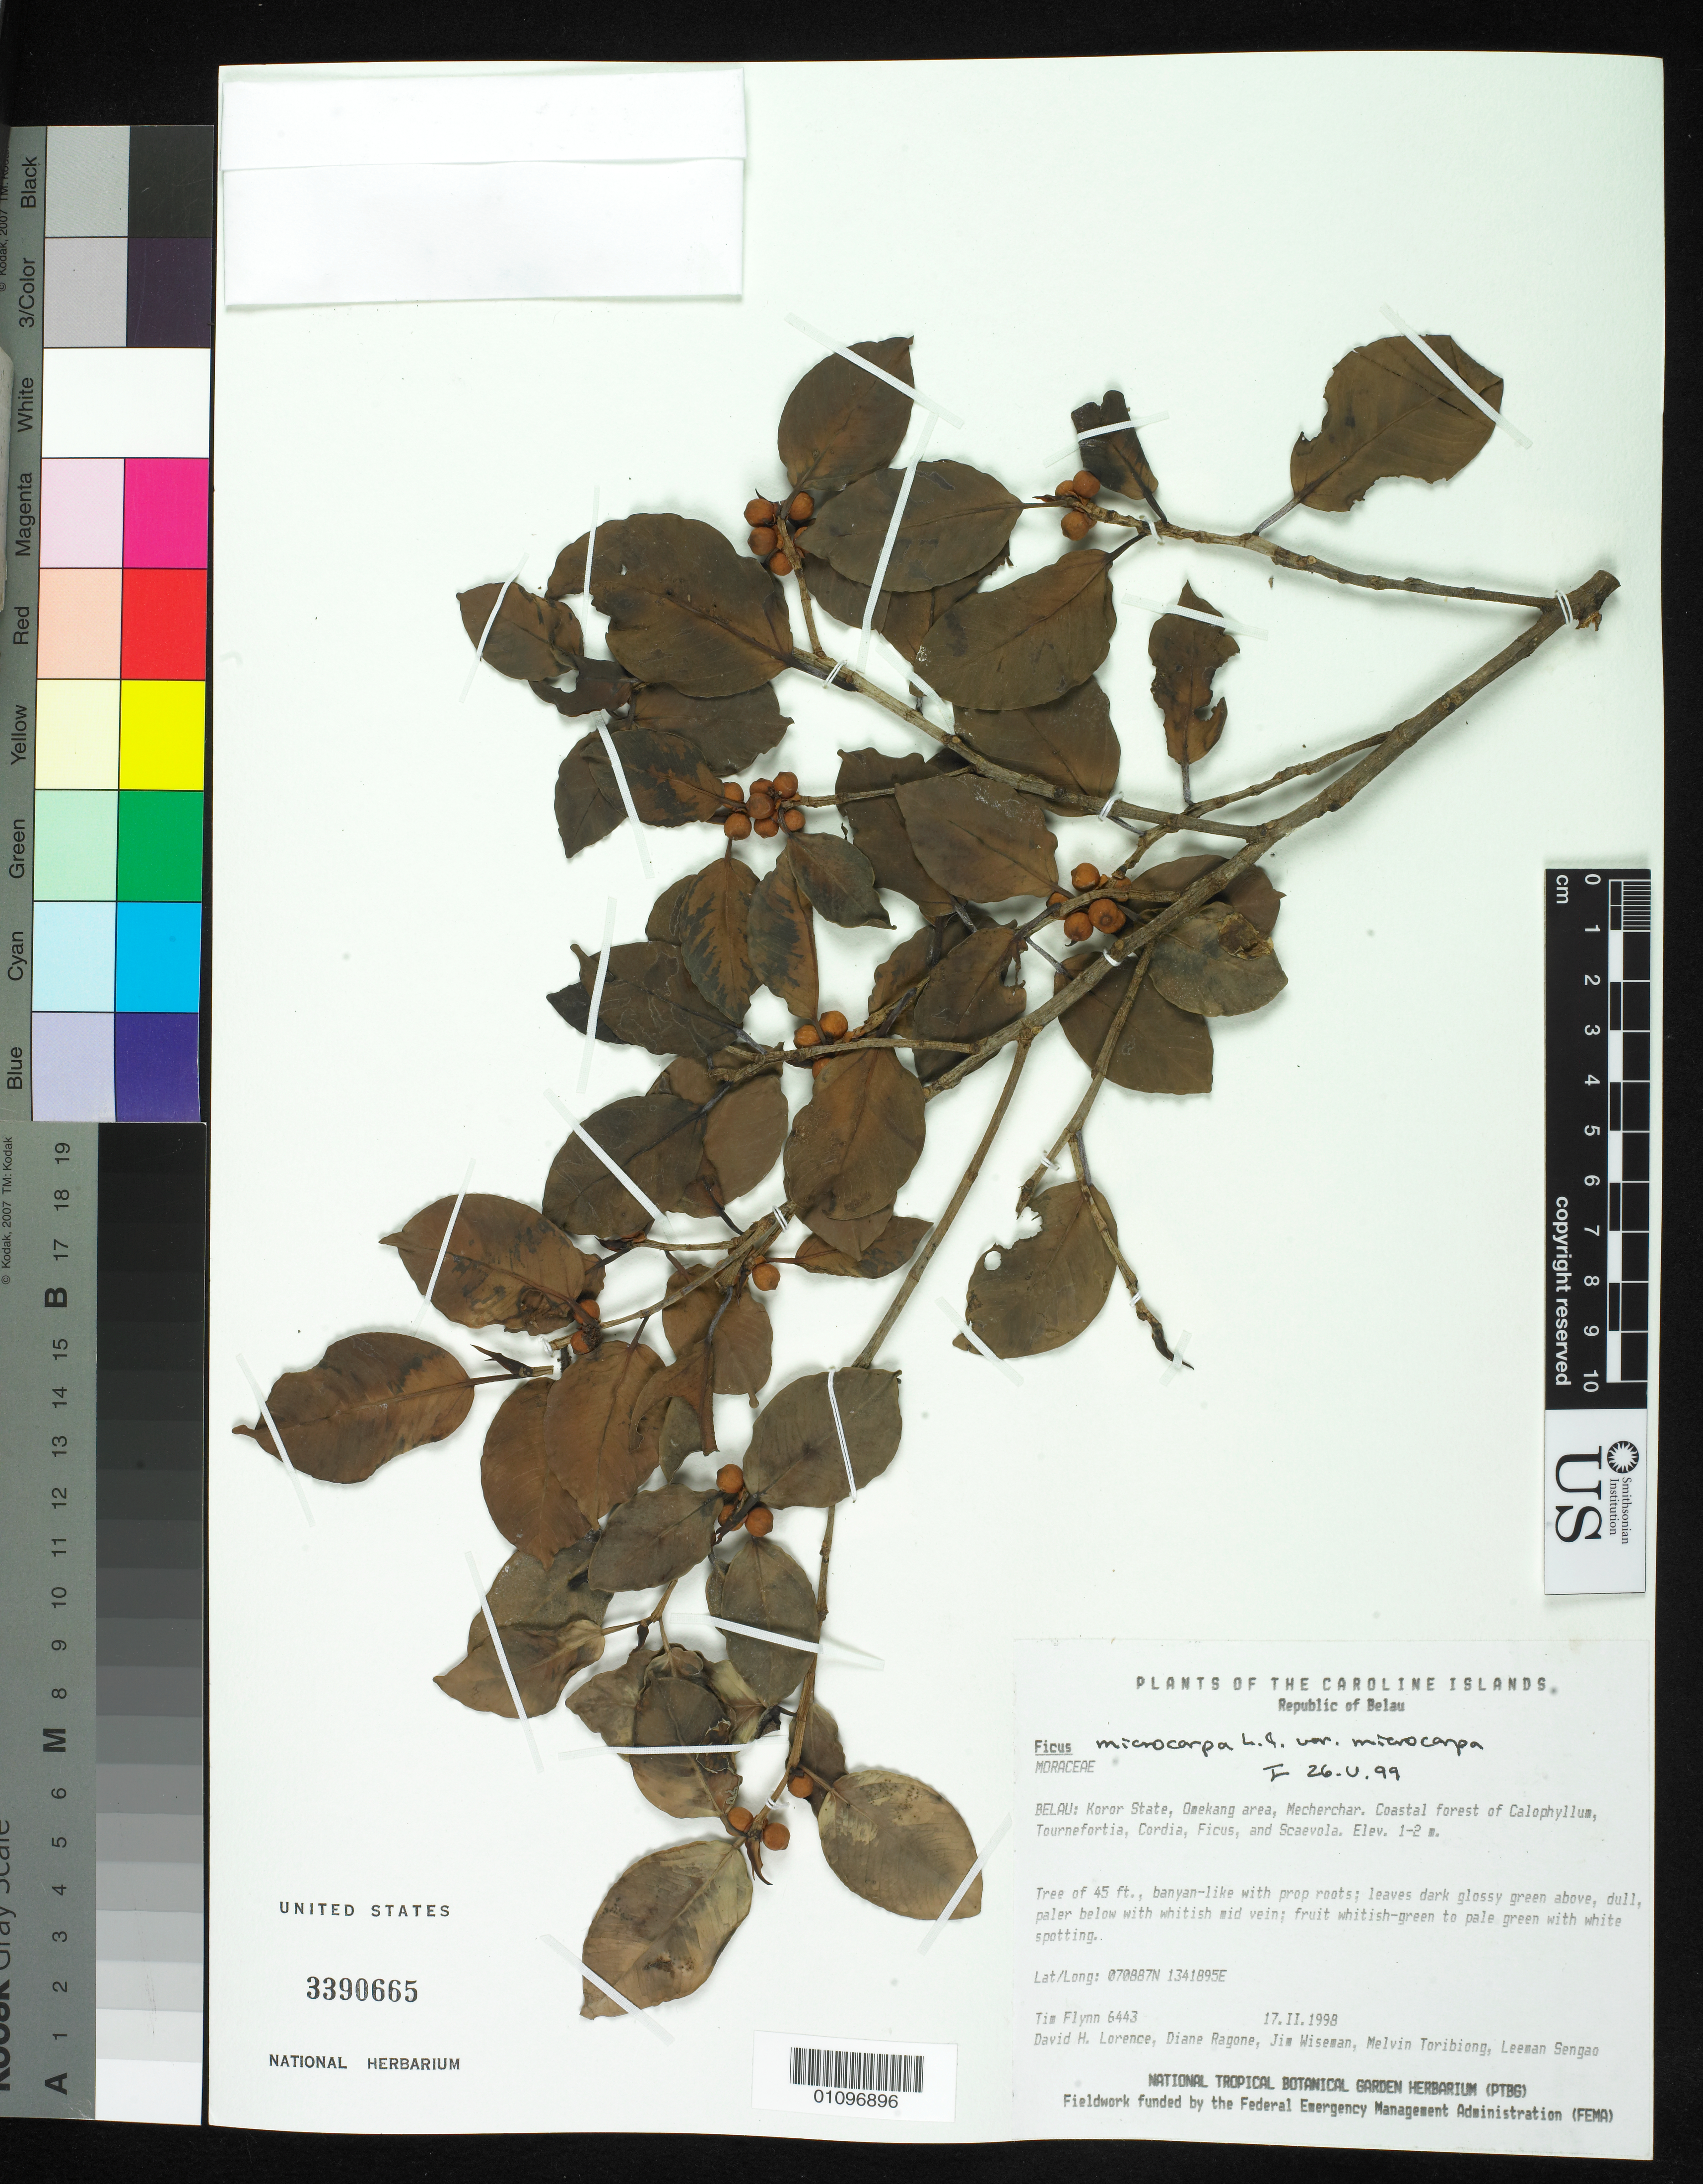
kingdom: Plantae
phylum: Tracheophyta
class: Magnoliopsida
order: Rosales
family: Moraceae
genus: Ficus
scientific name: Ficus microcarpa var. microcarpa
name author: L. f.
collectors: D. Lorence, D. Ragone, J. Wiseman, M. Toribiong & L. Sengao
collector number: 6443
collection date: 1998-02-17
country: Palau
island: Mecherchar [Eil Malk]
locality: Omekang area, Mecherchar.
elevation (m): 1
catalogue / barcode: US 3390665